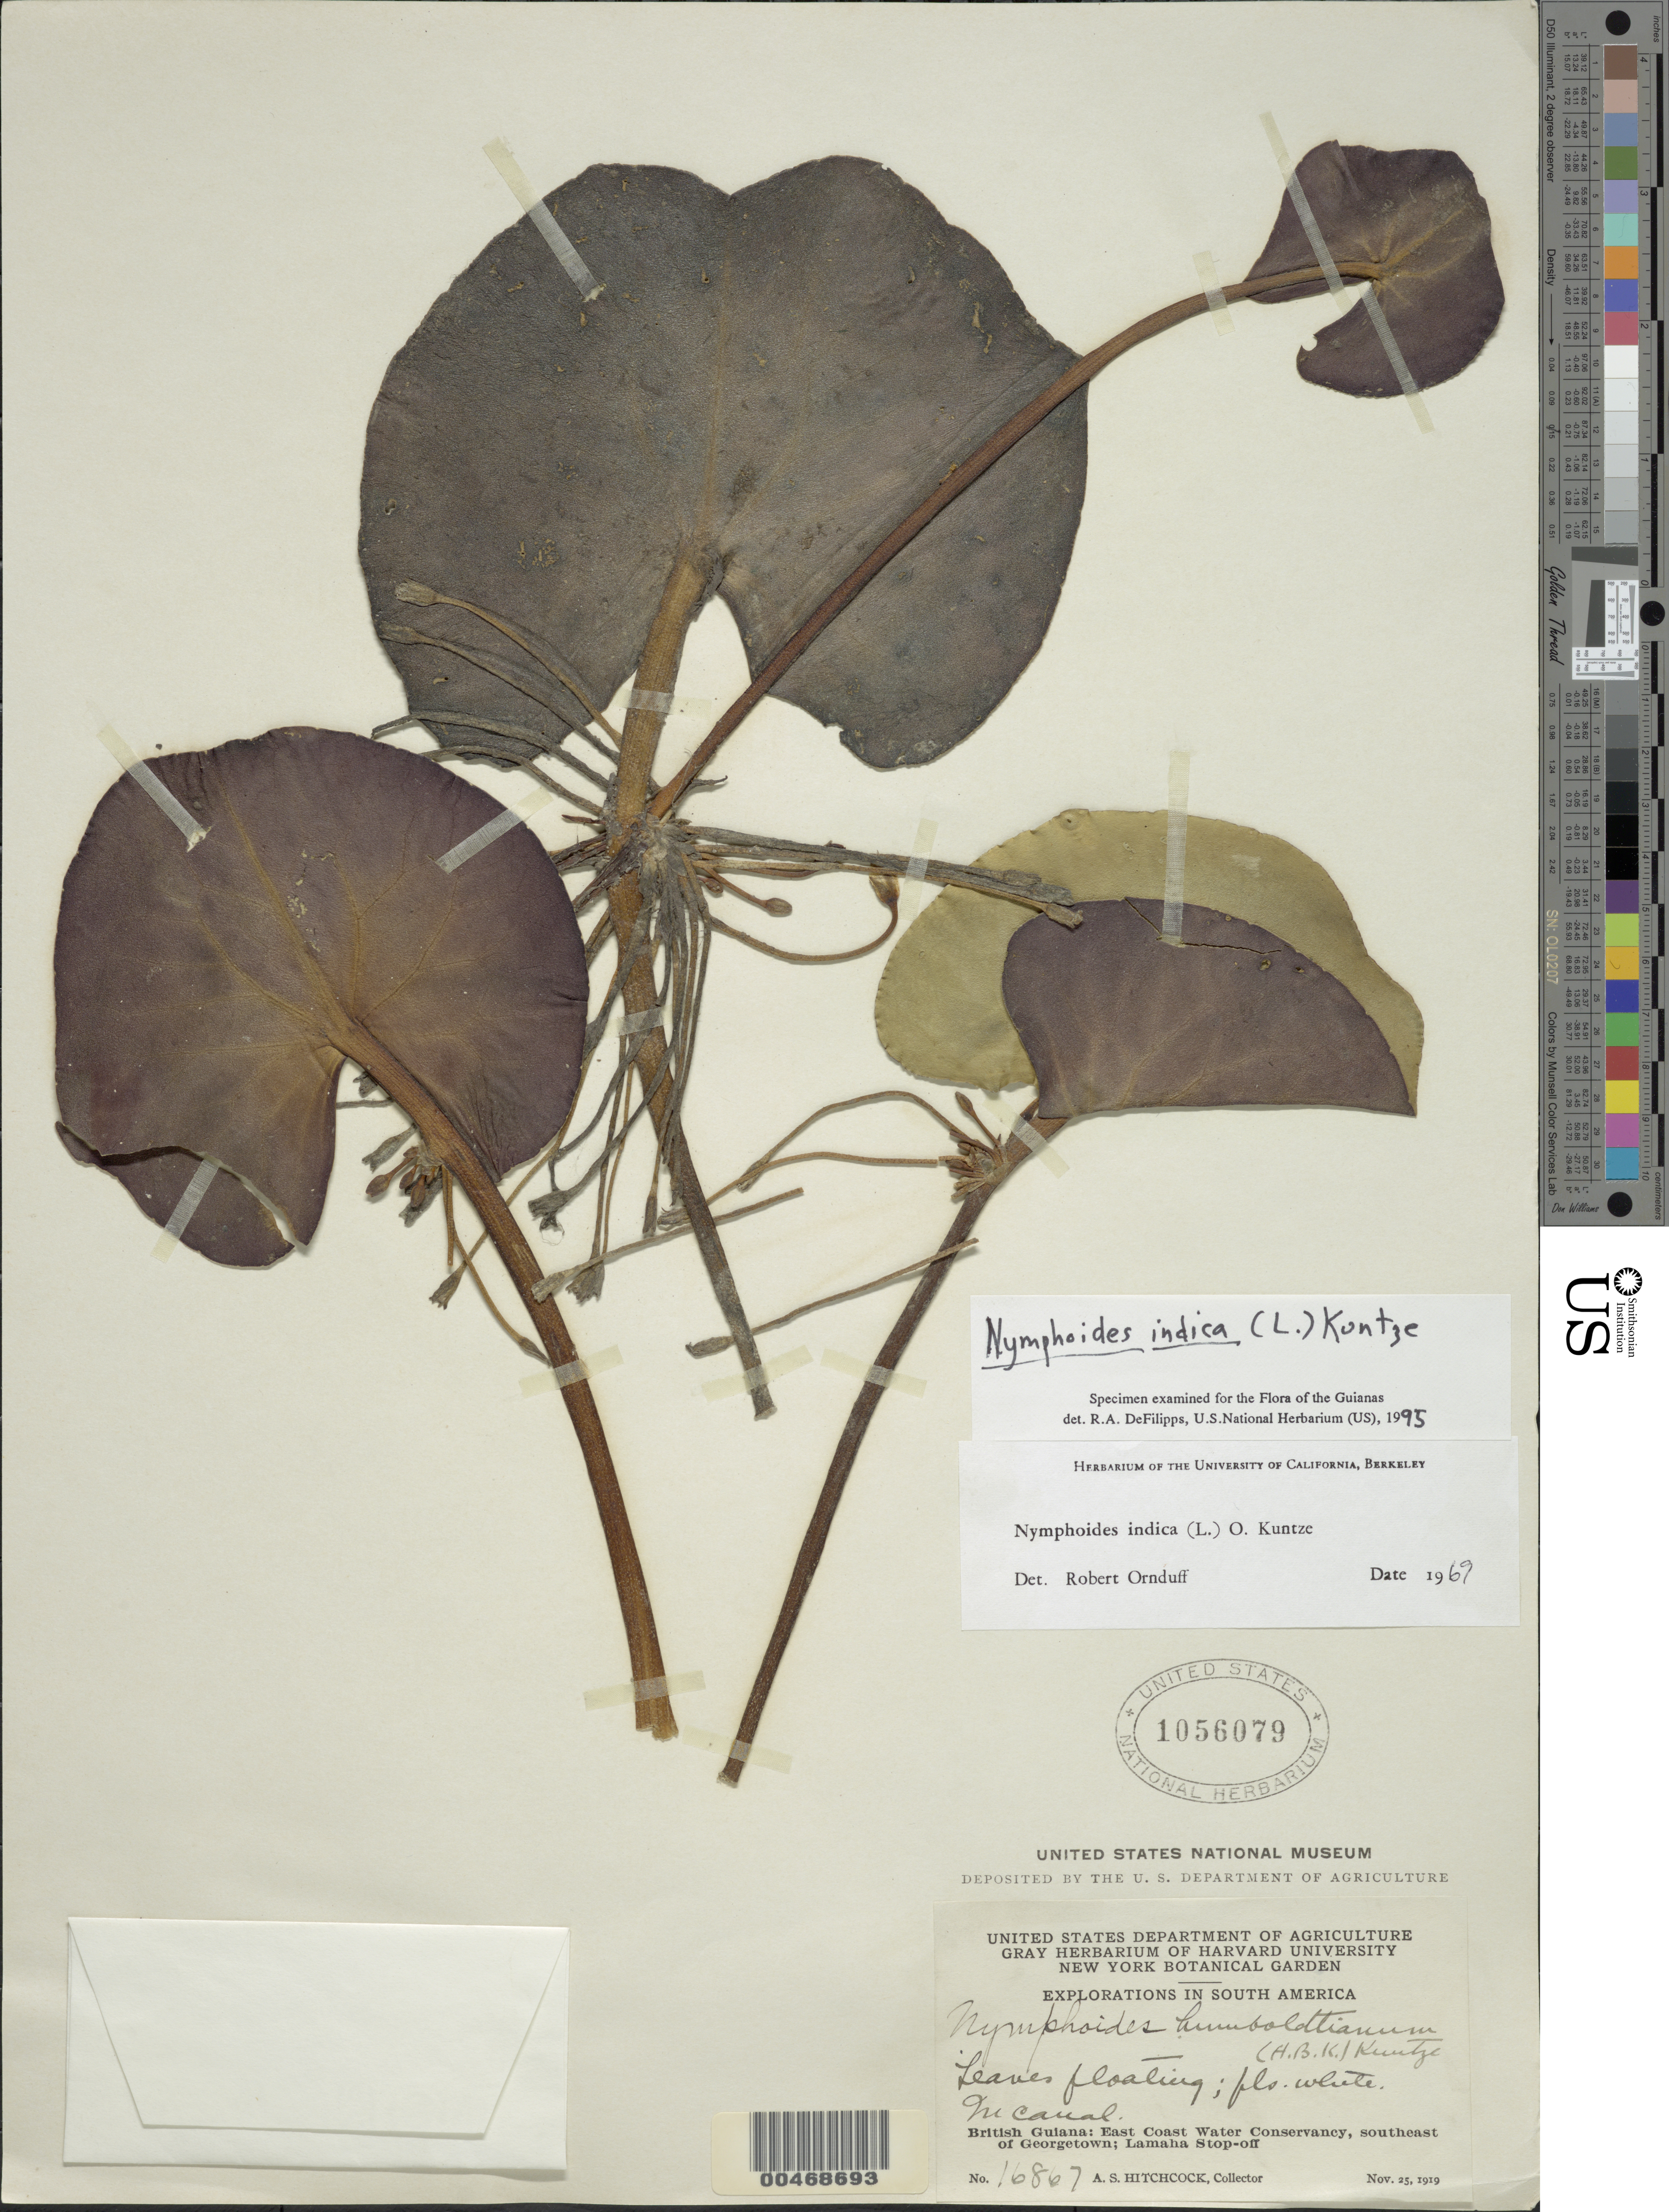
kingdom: Plantae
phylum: Tracheophyta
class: Magnoliopsida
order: Asterales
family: Menyanthaceae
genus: Nymphoides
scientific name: Nymphoides indica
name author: (L.) Kuntze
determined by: Ornduff, R.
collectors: A. S. Hitchcock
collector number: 16867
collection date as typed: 25-Nov-19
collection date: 1919-11-25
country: Guyana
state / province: Demerara-Mahaica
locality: Lamaha Stop-Off, Georgetown, SE of, East Coast Water Conservancy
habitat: In canal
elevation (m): -2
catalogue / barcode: US 1056079